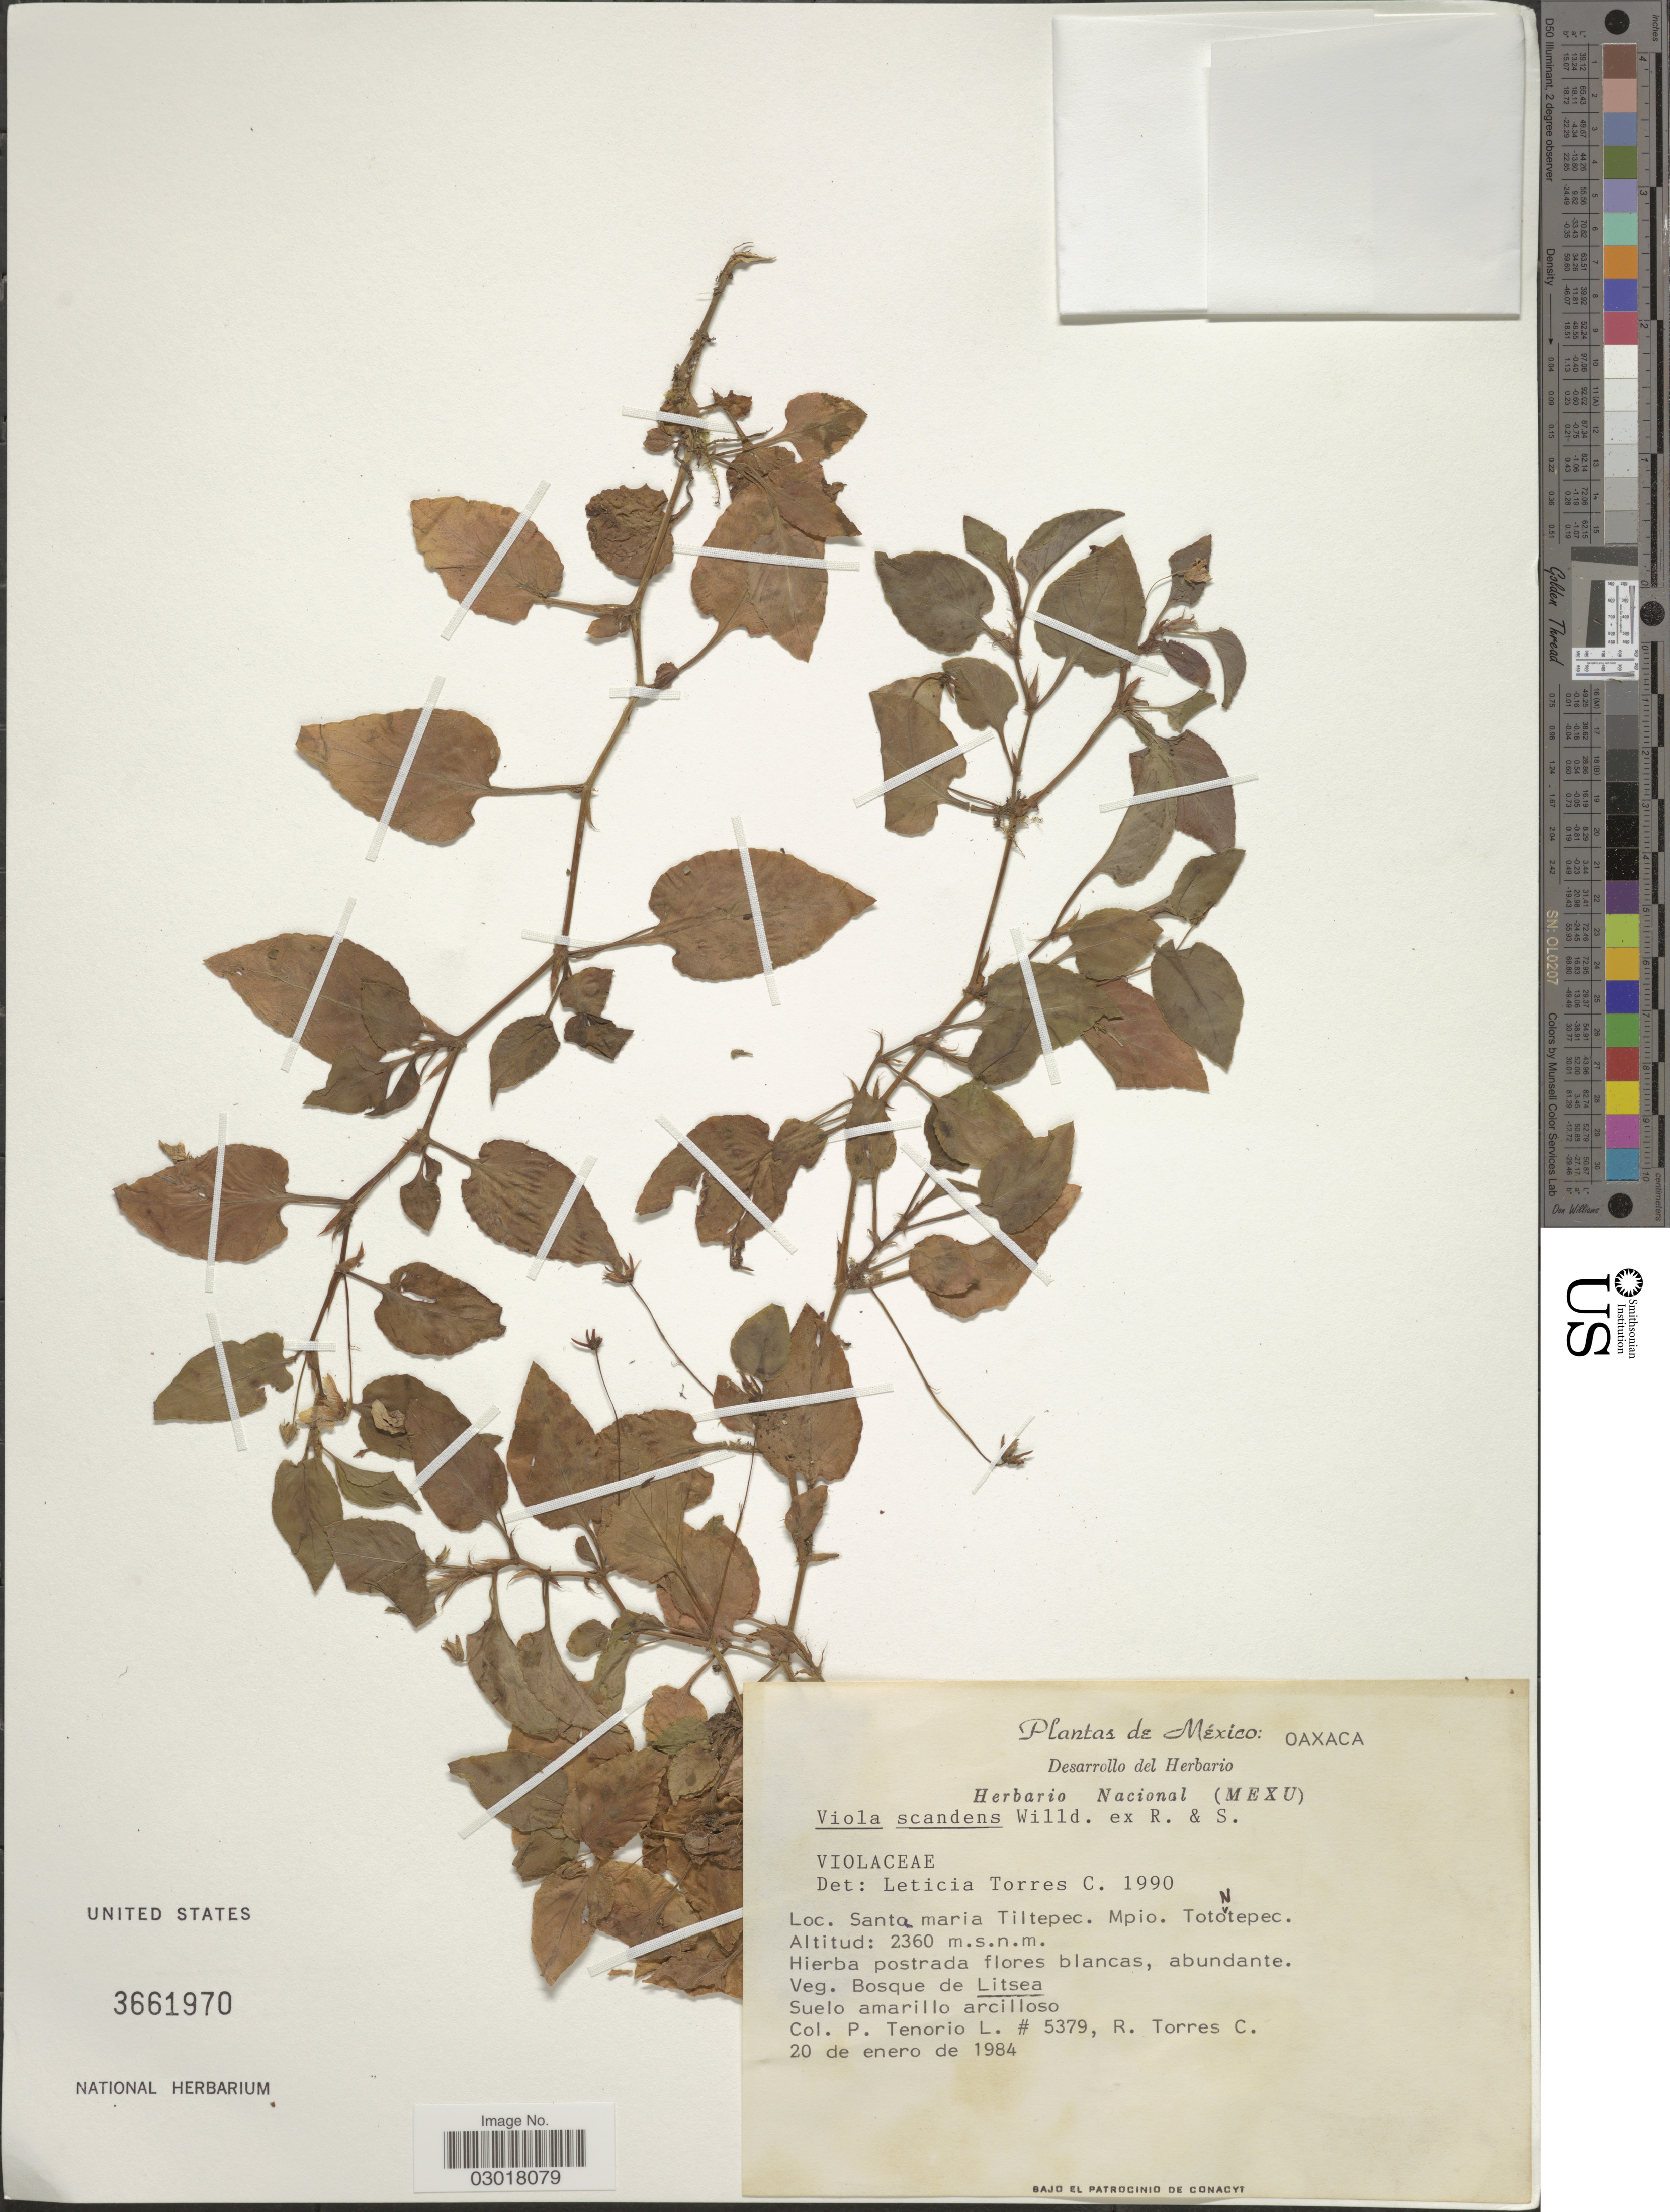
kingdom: Plantae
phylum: Tracheophyta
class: Magnoliopsida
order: Malpighiales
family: Violaceae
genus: Viola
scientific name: Viola scandens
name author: Humb. & Bonpl. ex Schult.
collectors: P. Tenorio L. & R. Torres C.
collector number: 5379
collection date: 1984-01-20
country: Mexico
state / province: Oaxaca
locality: Santa maria Tiltepec. Mpio. Totontepec.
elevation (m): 2360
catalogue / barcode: US 3661970